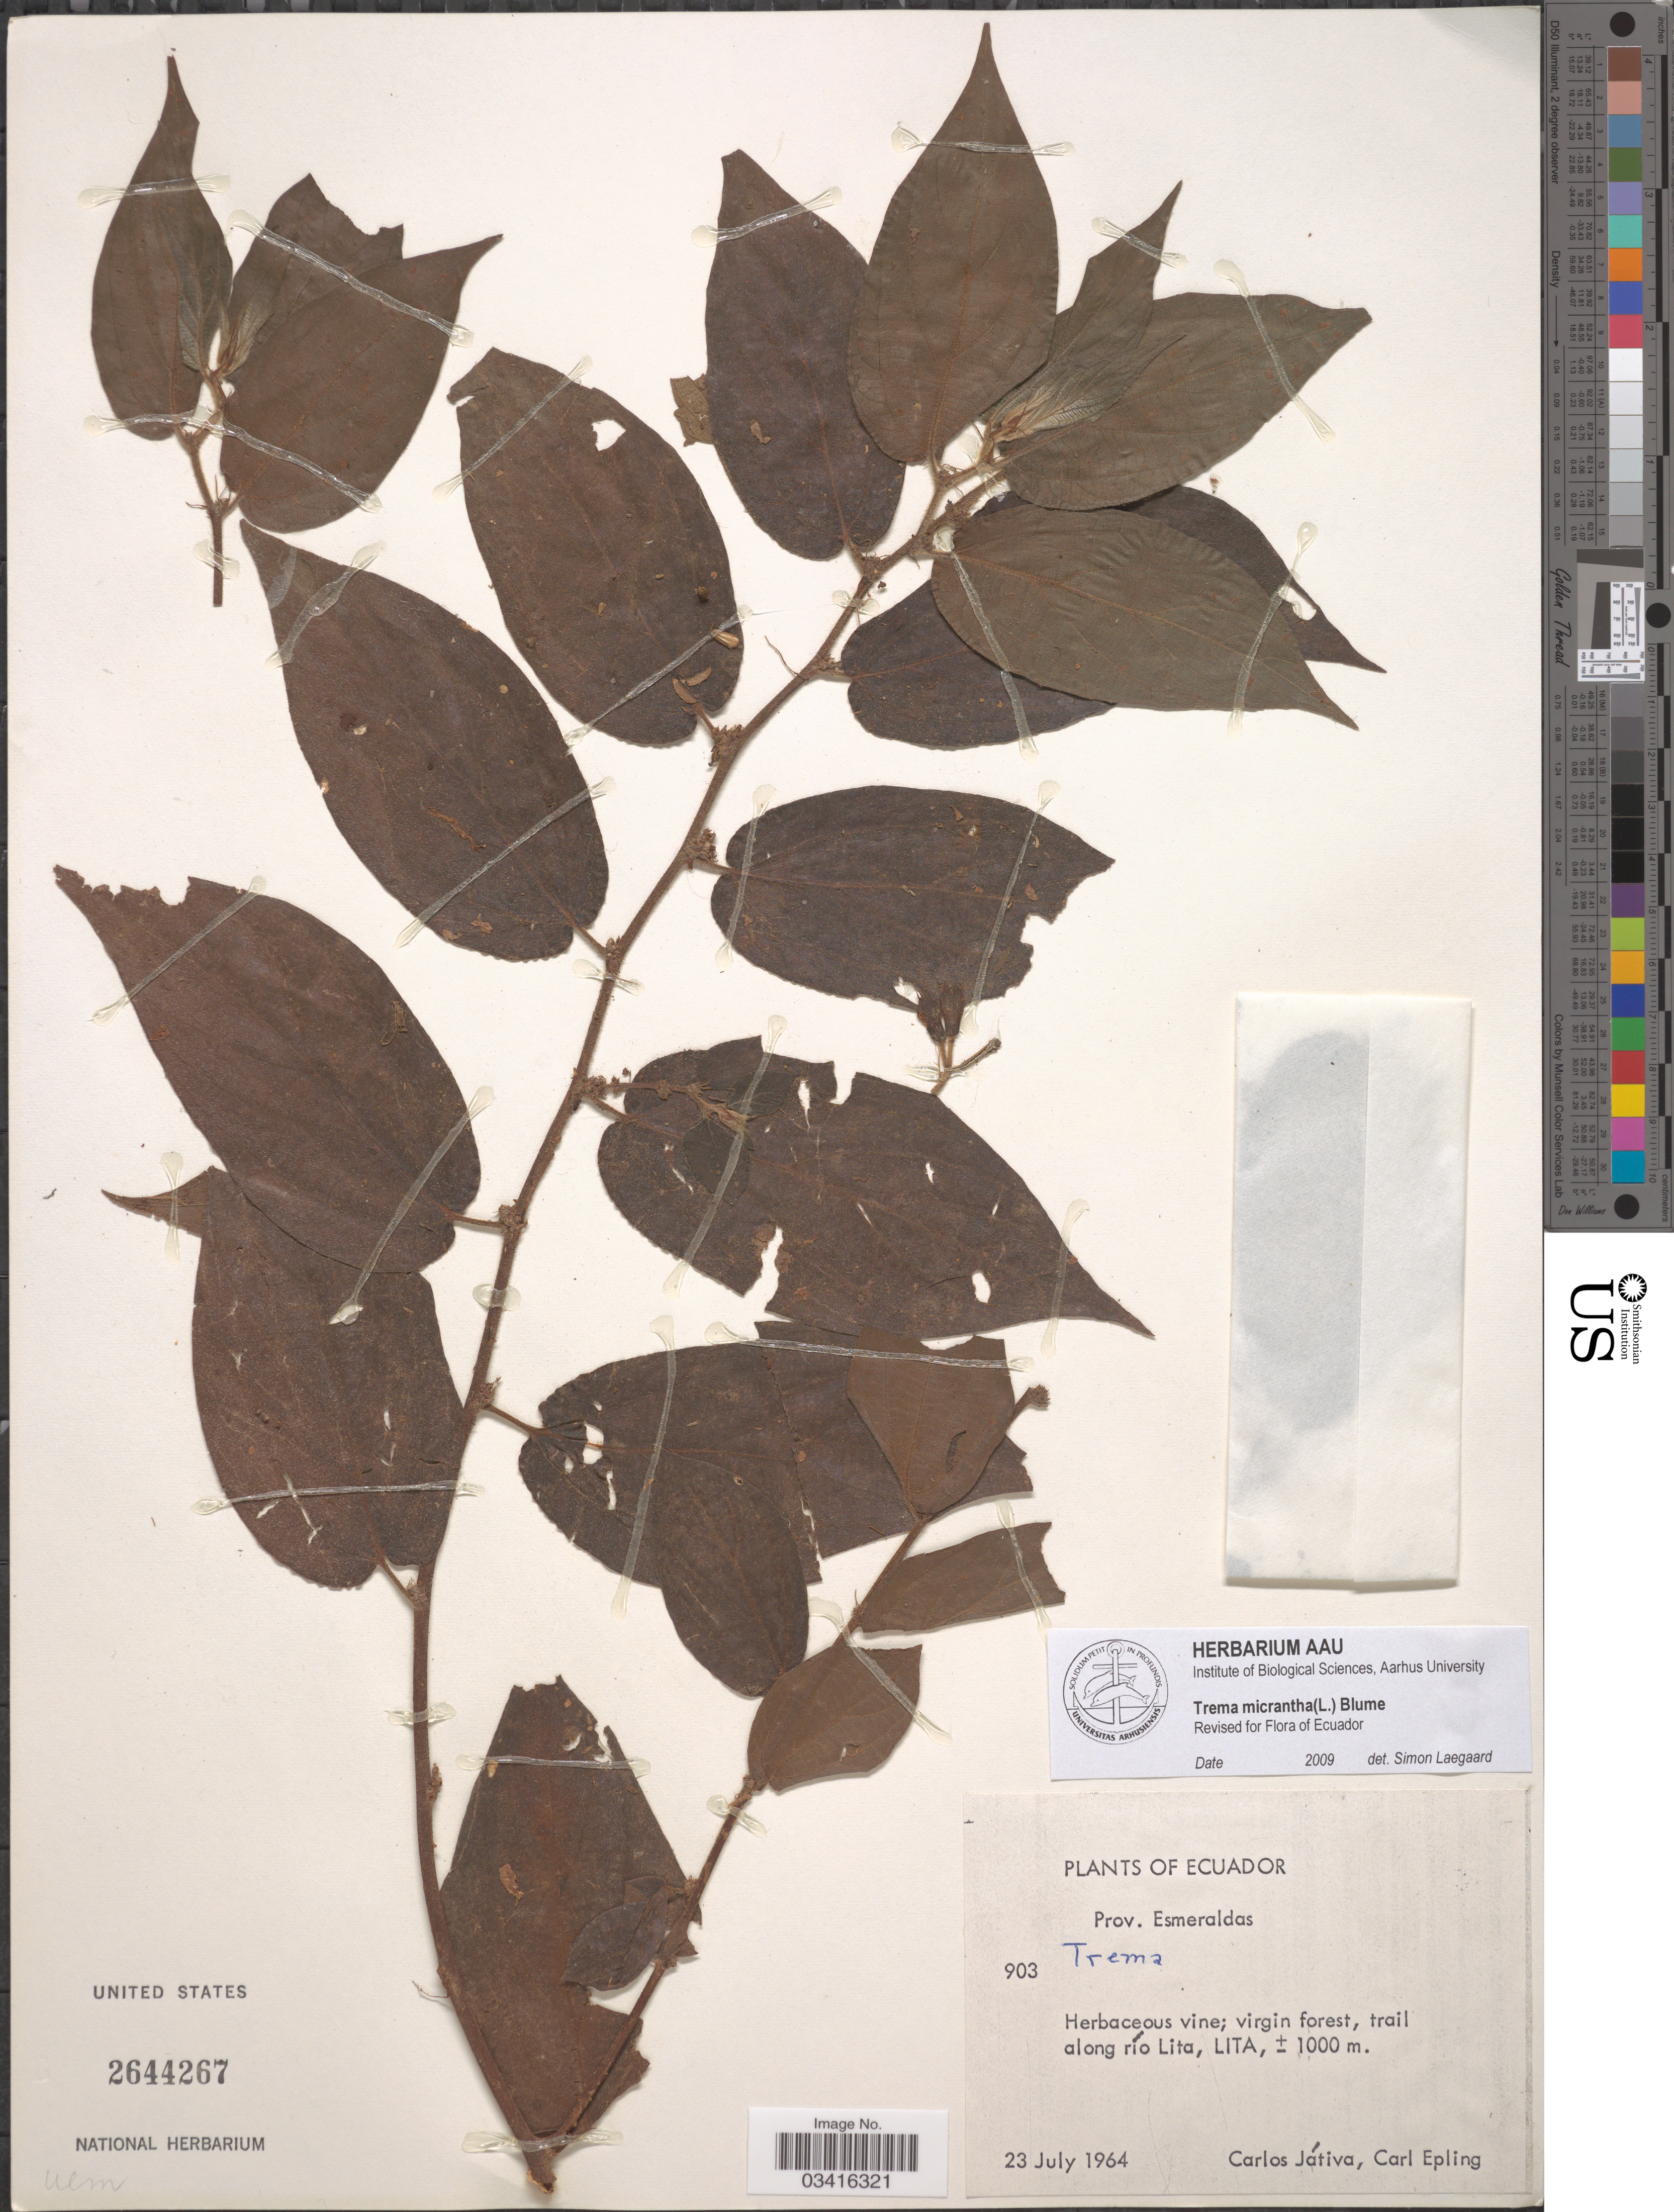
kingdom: Plantae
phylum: Tracheophyta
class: Magnoliopsida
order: Rosales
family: Cannabaceae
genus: Trema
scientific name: Trema micranthum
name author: (L.) Blume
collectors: C. D. Játiva & C. C. Epling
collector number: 903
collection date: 1964-07-23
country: Ecuador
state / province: Esmeraldas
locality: Trail along río Lita, Lita.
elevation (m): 1000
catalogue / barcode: US 2644267